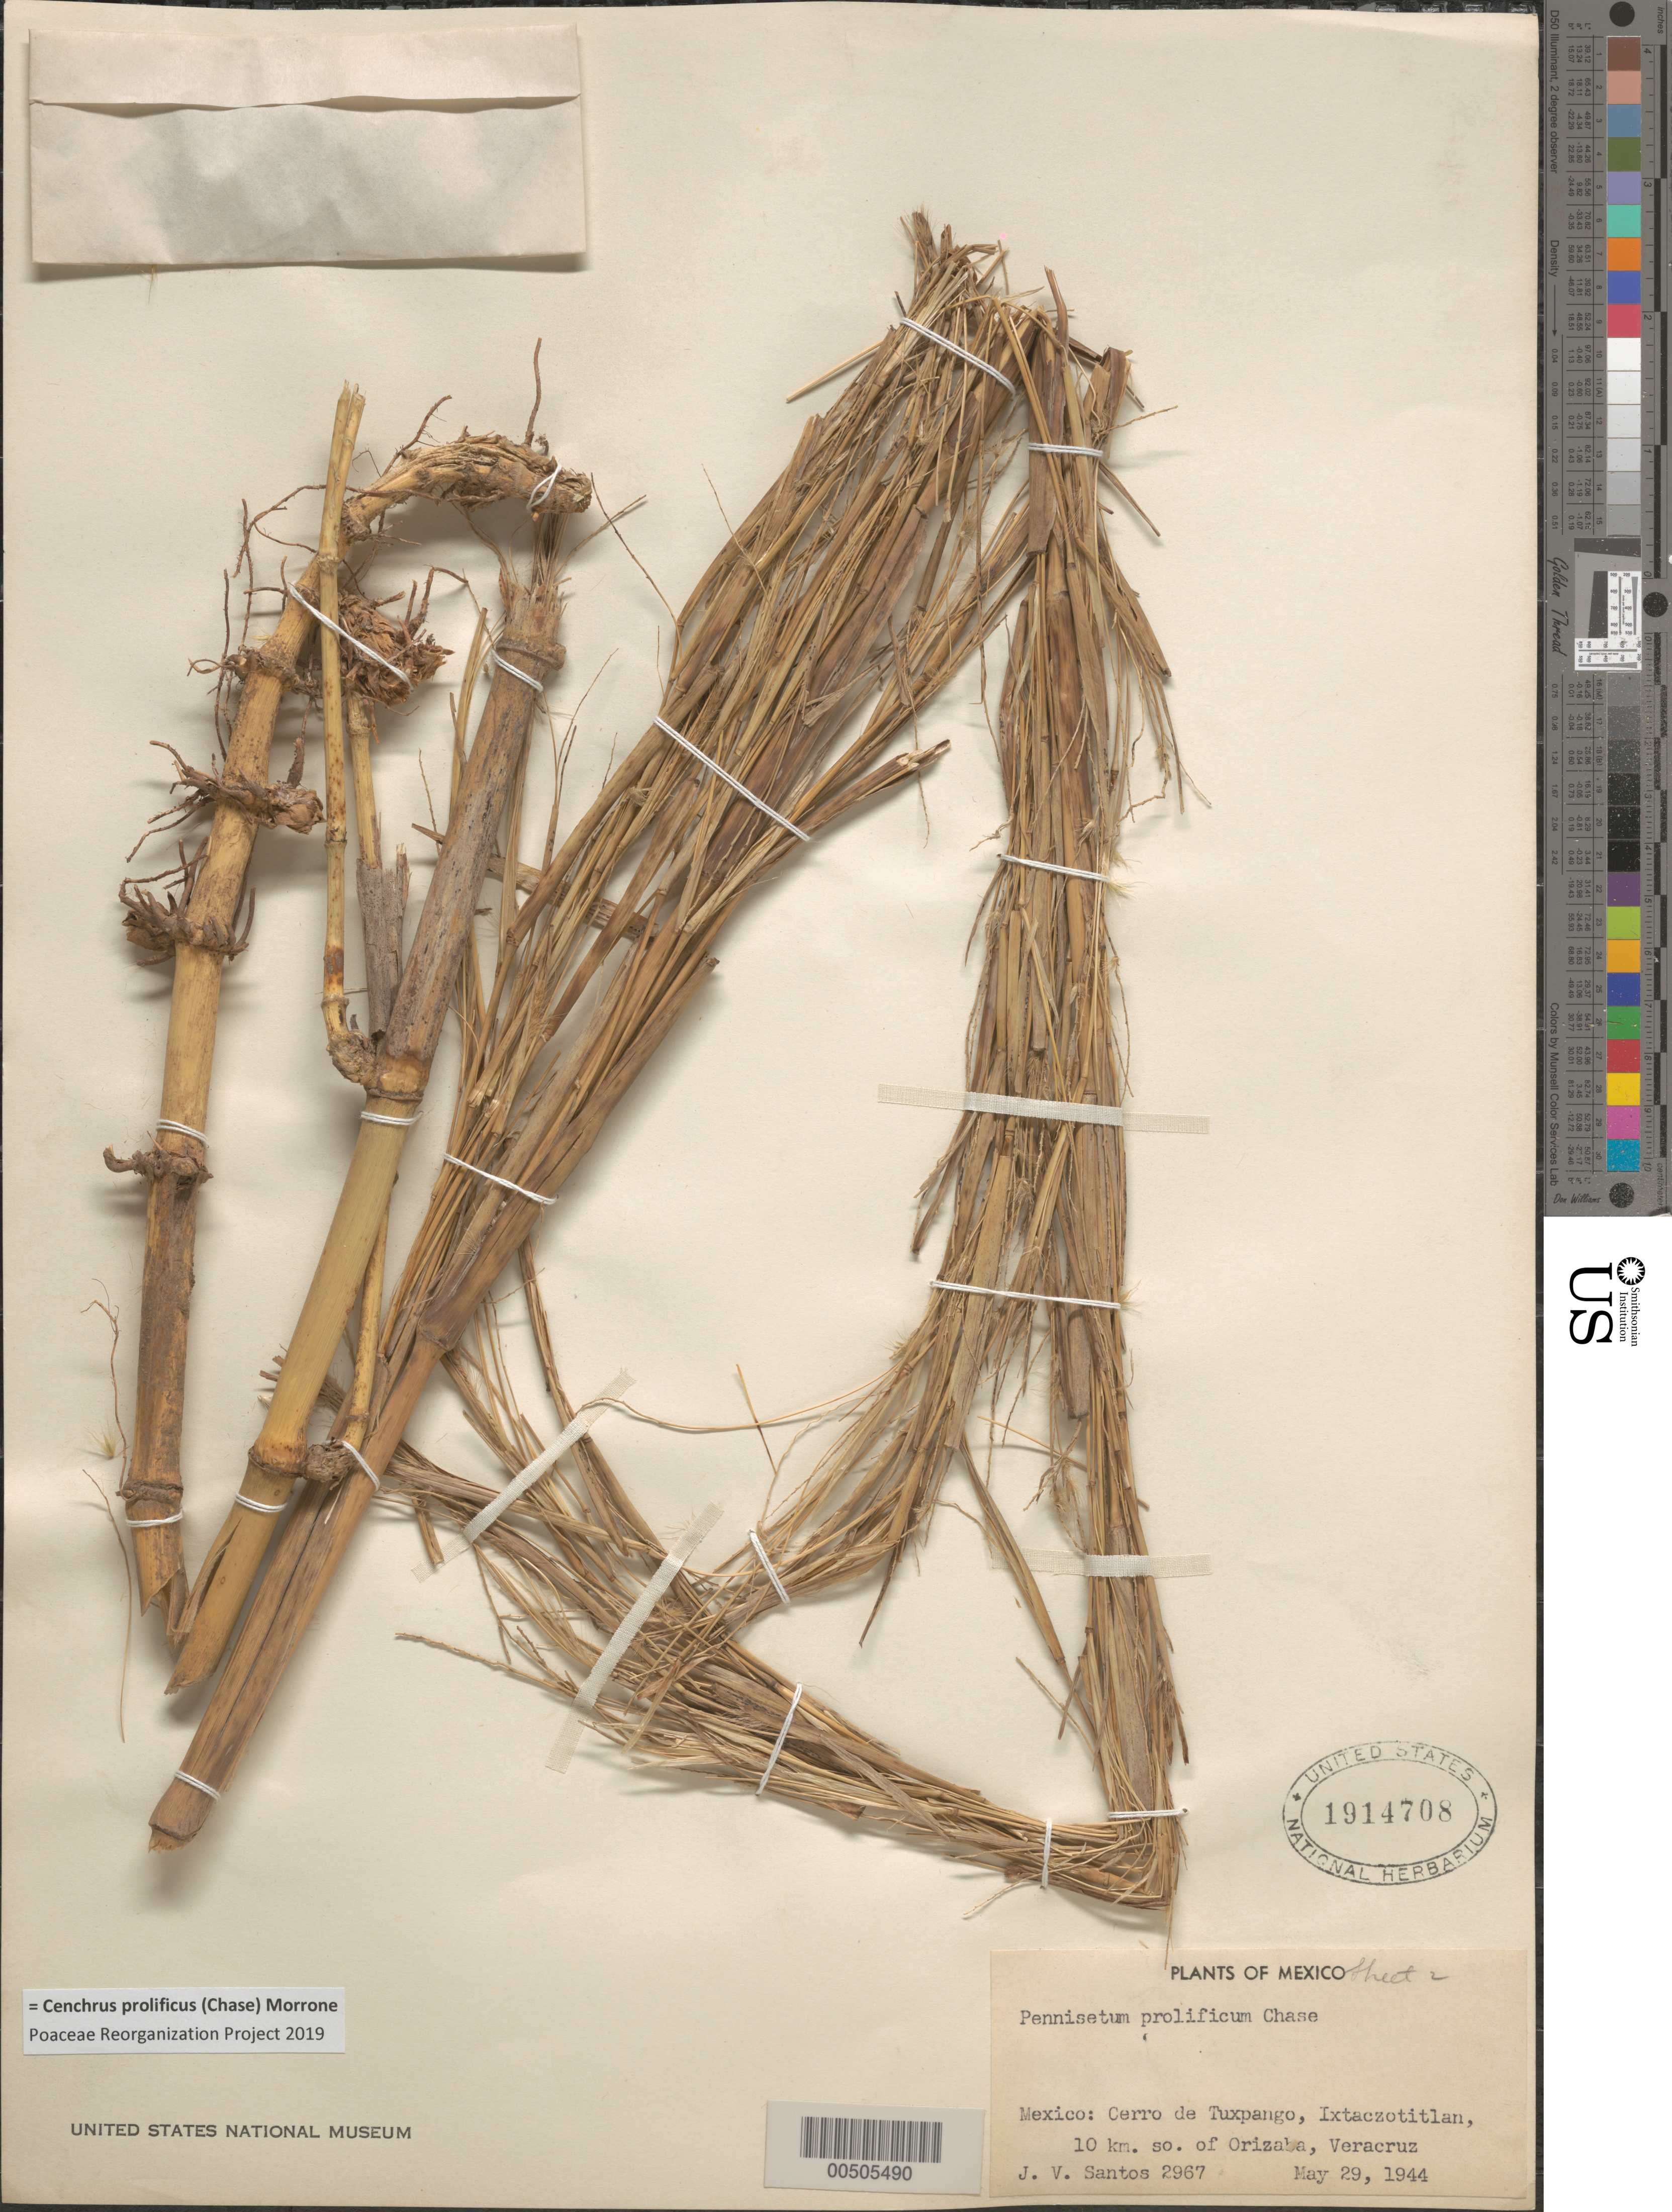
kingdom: Plantae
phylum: Tracheophyta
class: Liliopsida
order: Poales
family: Poaceae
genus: Cenchrus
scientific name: Cenchrus prolificus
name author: (Chase) Morrone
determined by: Poaceae Reorganization Project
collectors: J. V. Santos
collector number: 2967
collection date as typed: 29 May 1944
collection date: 1944-05-29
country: Mexico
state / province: Veracruz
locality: Cerro de Tuxpango, Ixtaczotitlan, 10 km S of Orizaba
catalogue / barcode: US 1914708